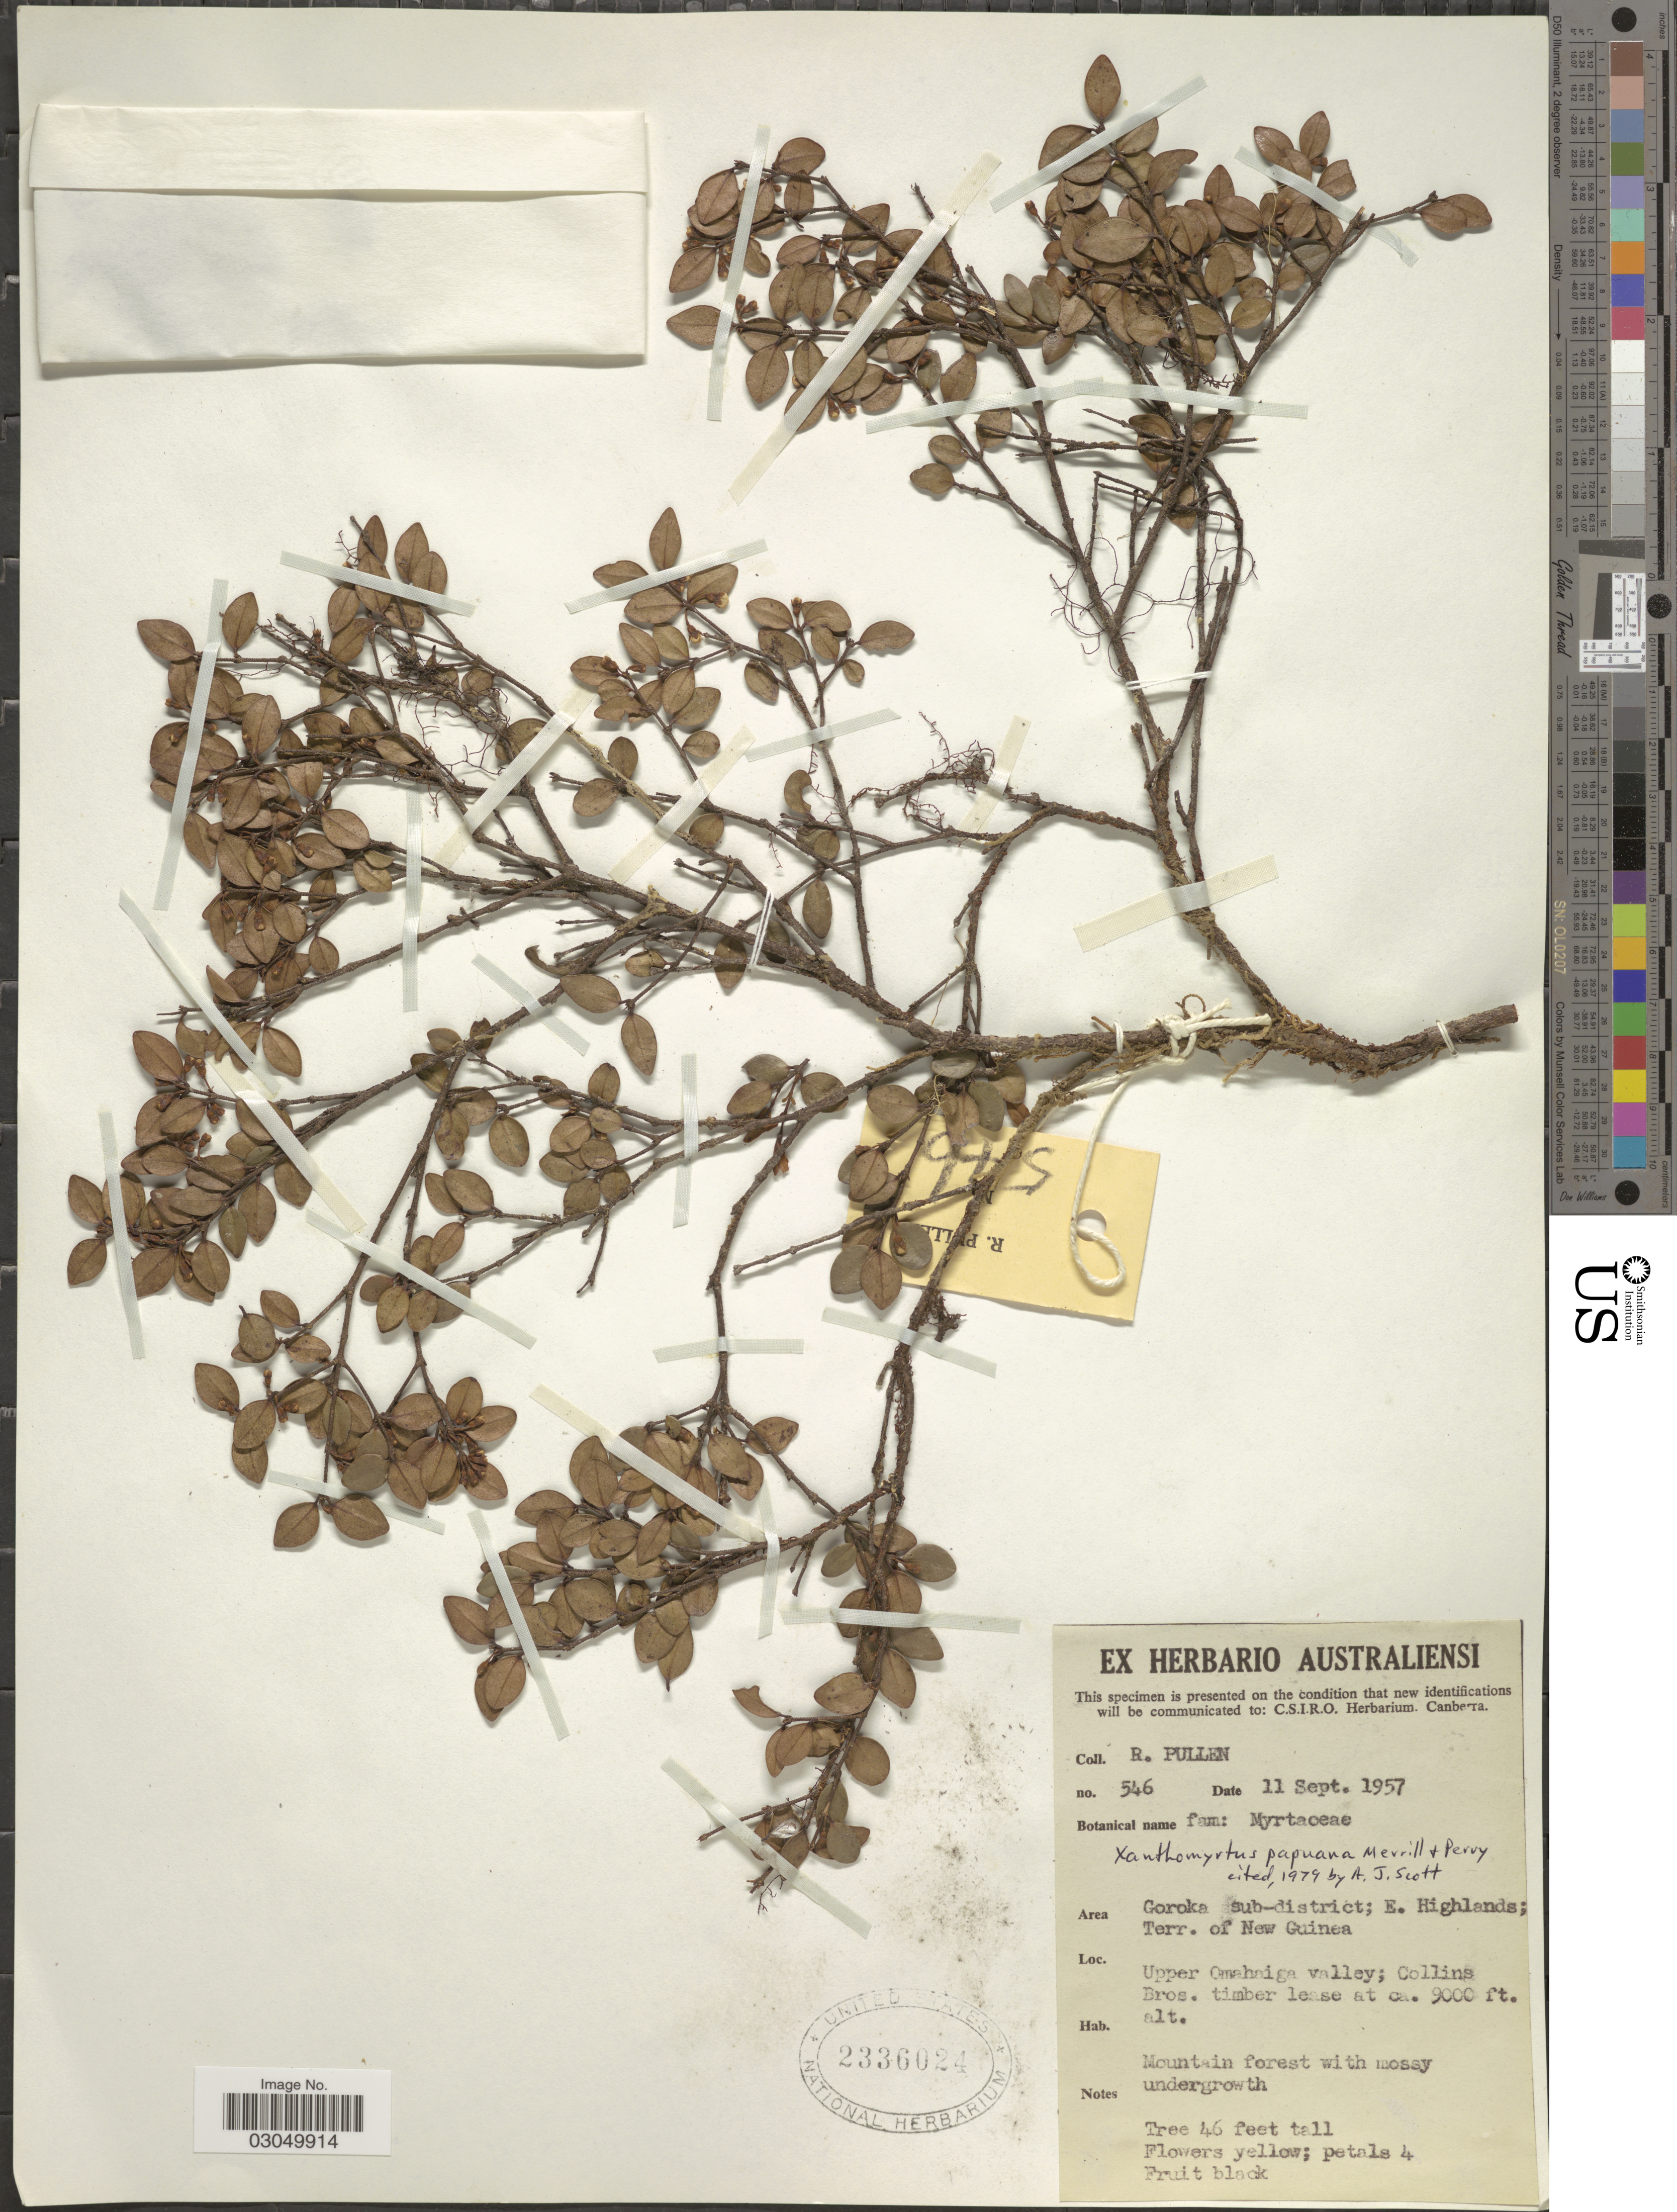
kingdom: Plantae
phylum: Tracheophyta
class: Magnoliopsida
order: Myrtales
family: Myrtaceae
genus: Xanthomyrtus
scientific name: Xanthomyrtus papuana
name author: Merr. & L.M. Perry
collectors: R. Pullen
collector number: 546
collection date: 1957-09-11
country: Papua New Guinea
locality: Area Goroka sub-district; E. Highlands; Terr. of New Guinea. Upper Omahaiga valley; Collins Bros.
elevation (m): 2743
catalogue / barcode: US 2336024